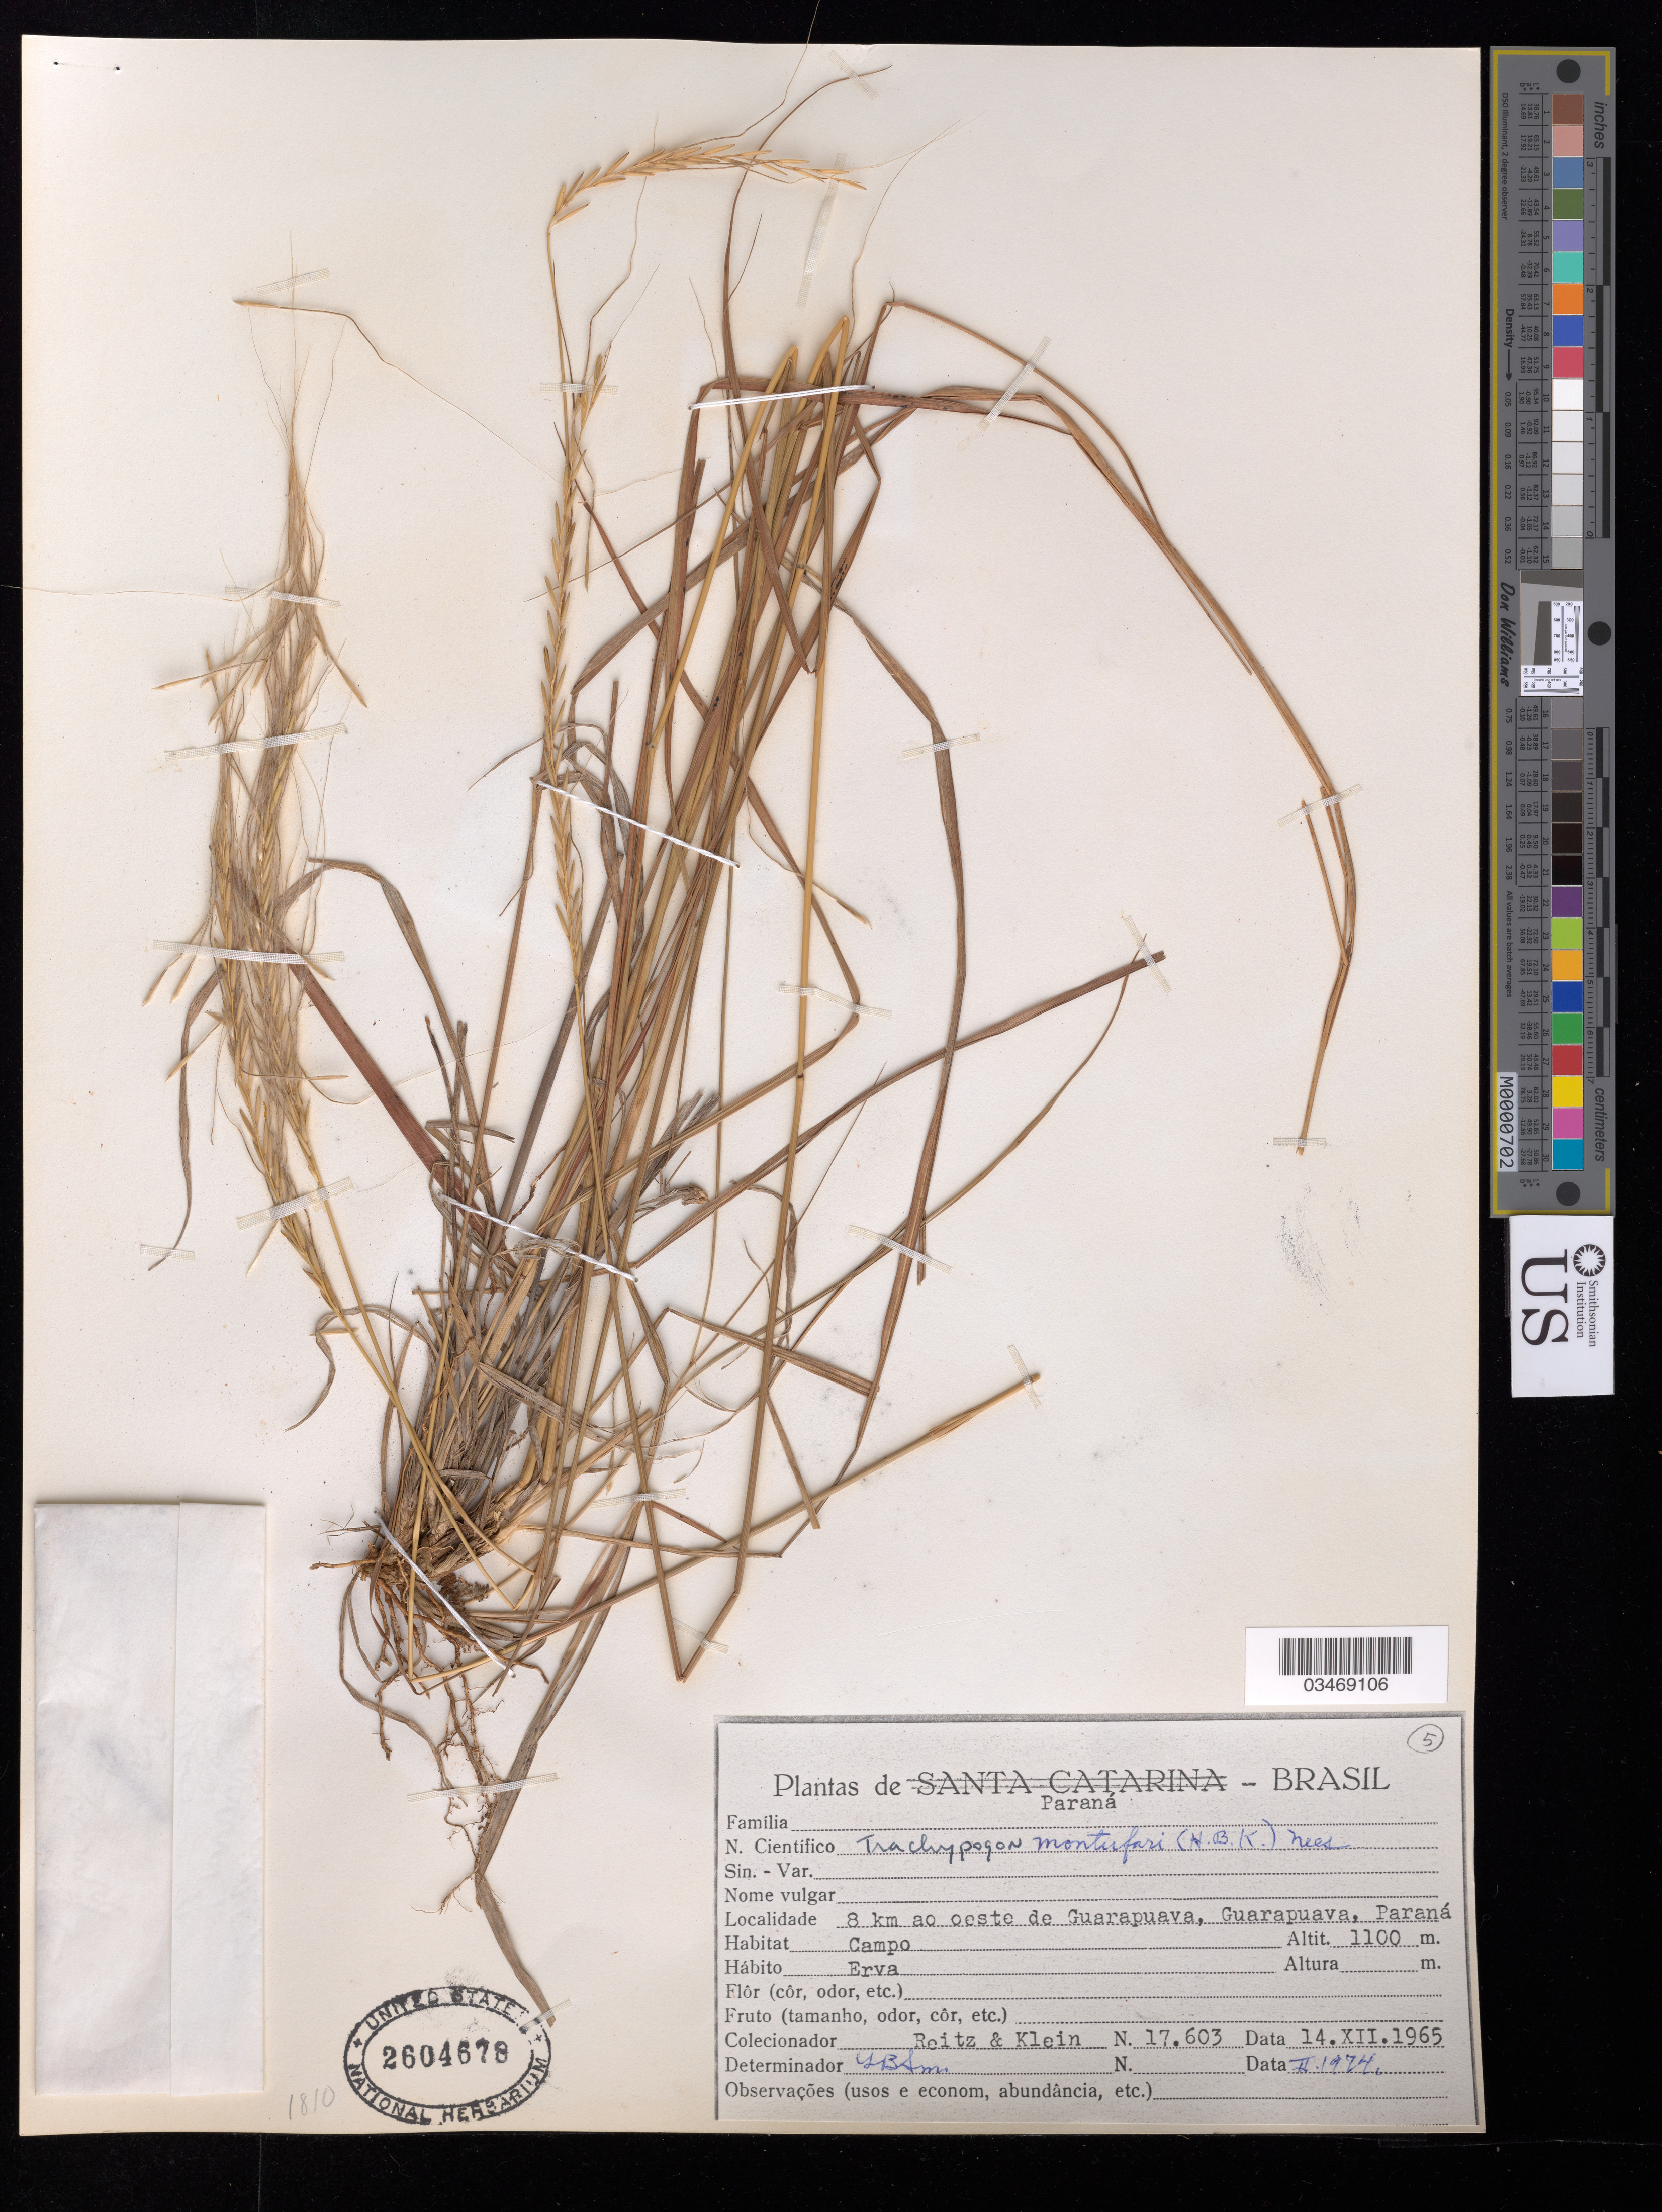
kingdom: Plantae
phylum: Tracheophyta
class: Liliopsida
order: Poales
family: Poaceae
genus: Trachypogon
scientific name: Trachypogon spicatus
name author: (L. f.) Kuntze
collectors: Reitz & Klein, --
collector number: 17603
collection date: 1965-12-14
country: Brazil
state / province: Paraná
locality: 8 km ao oeste de Guarapuava, Guarapuava, Parana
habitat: Campo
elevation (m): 1100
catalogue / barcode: US 2604678